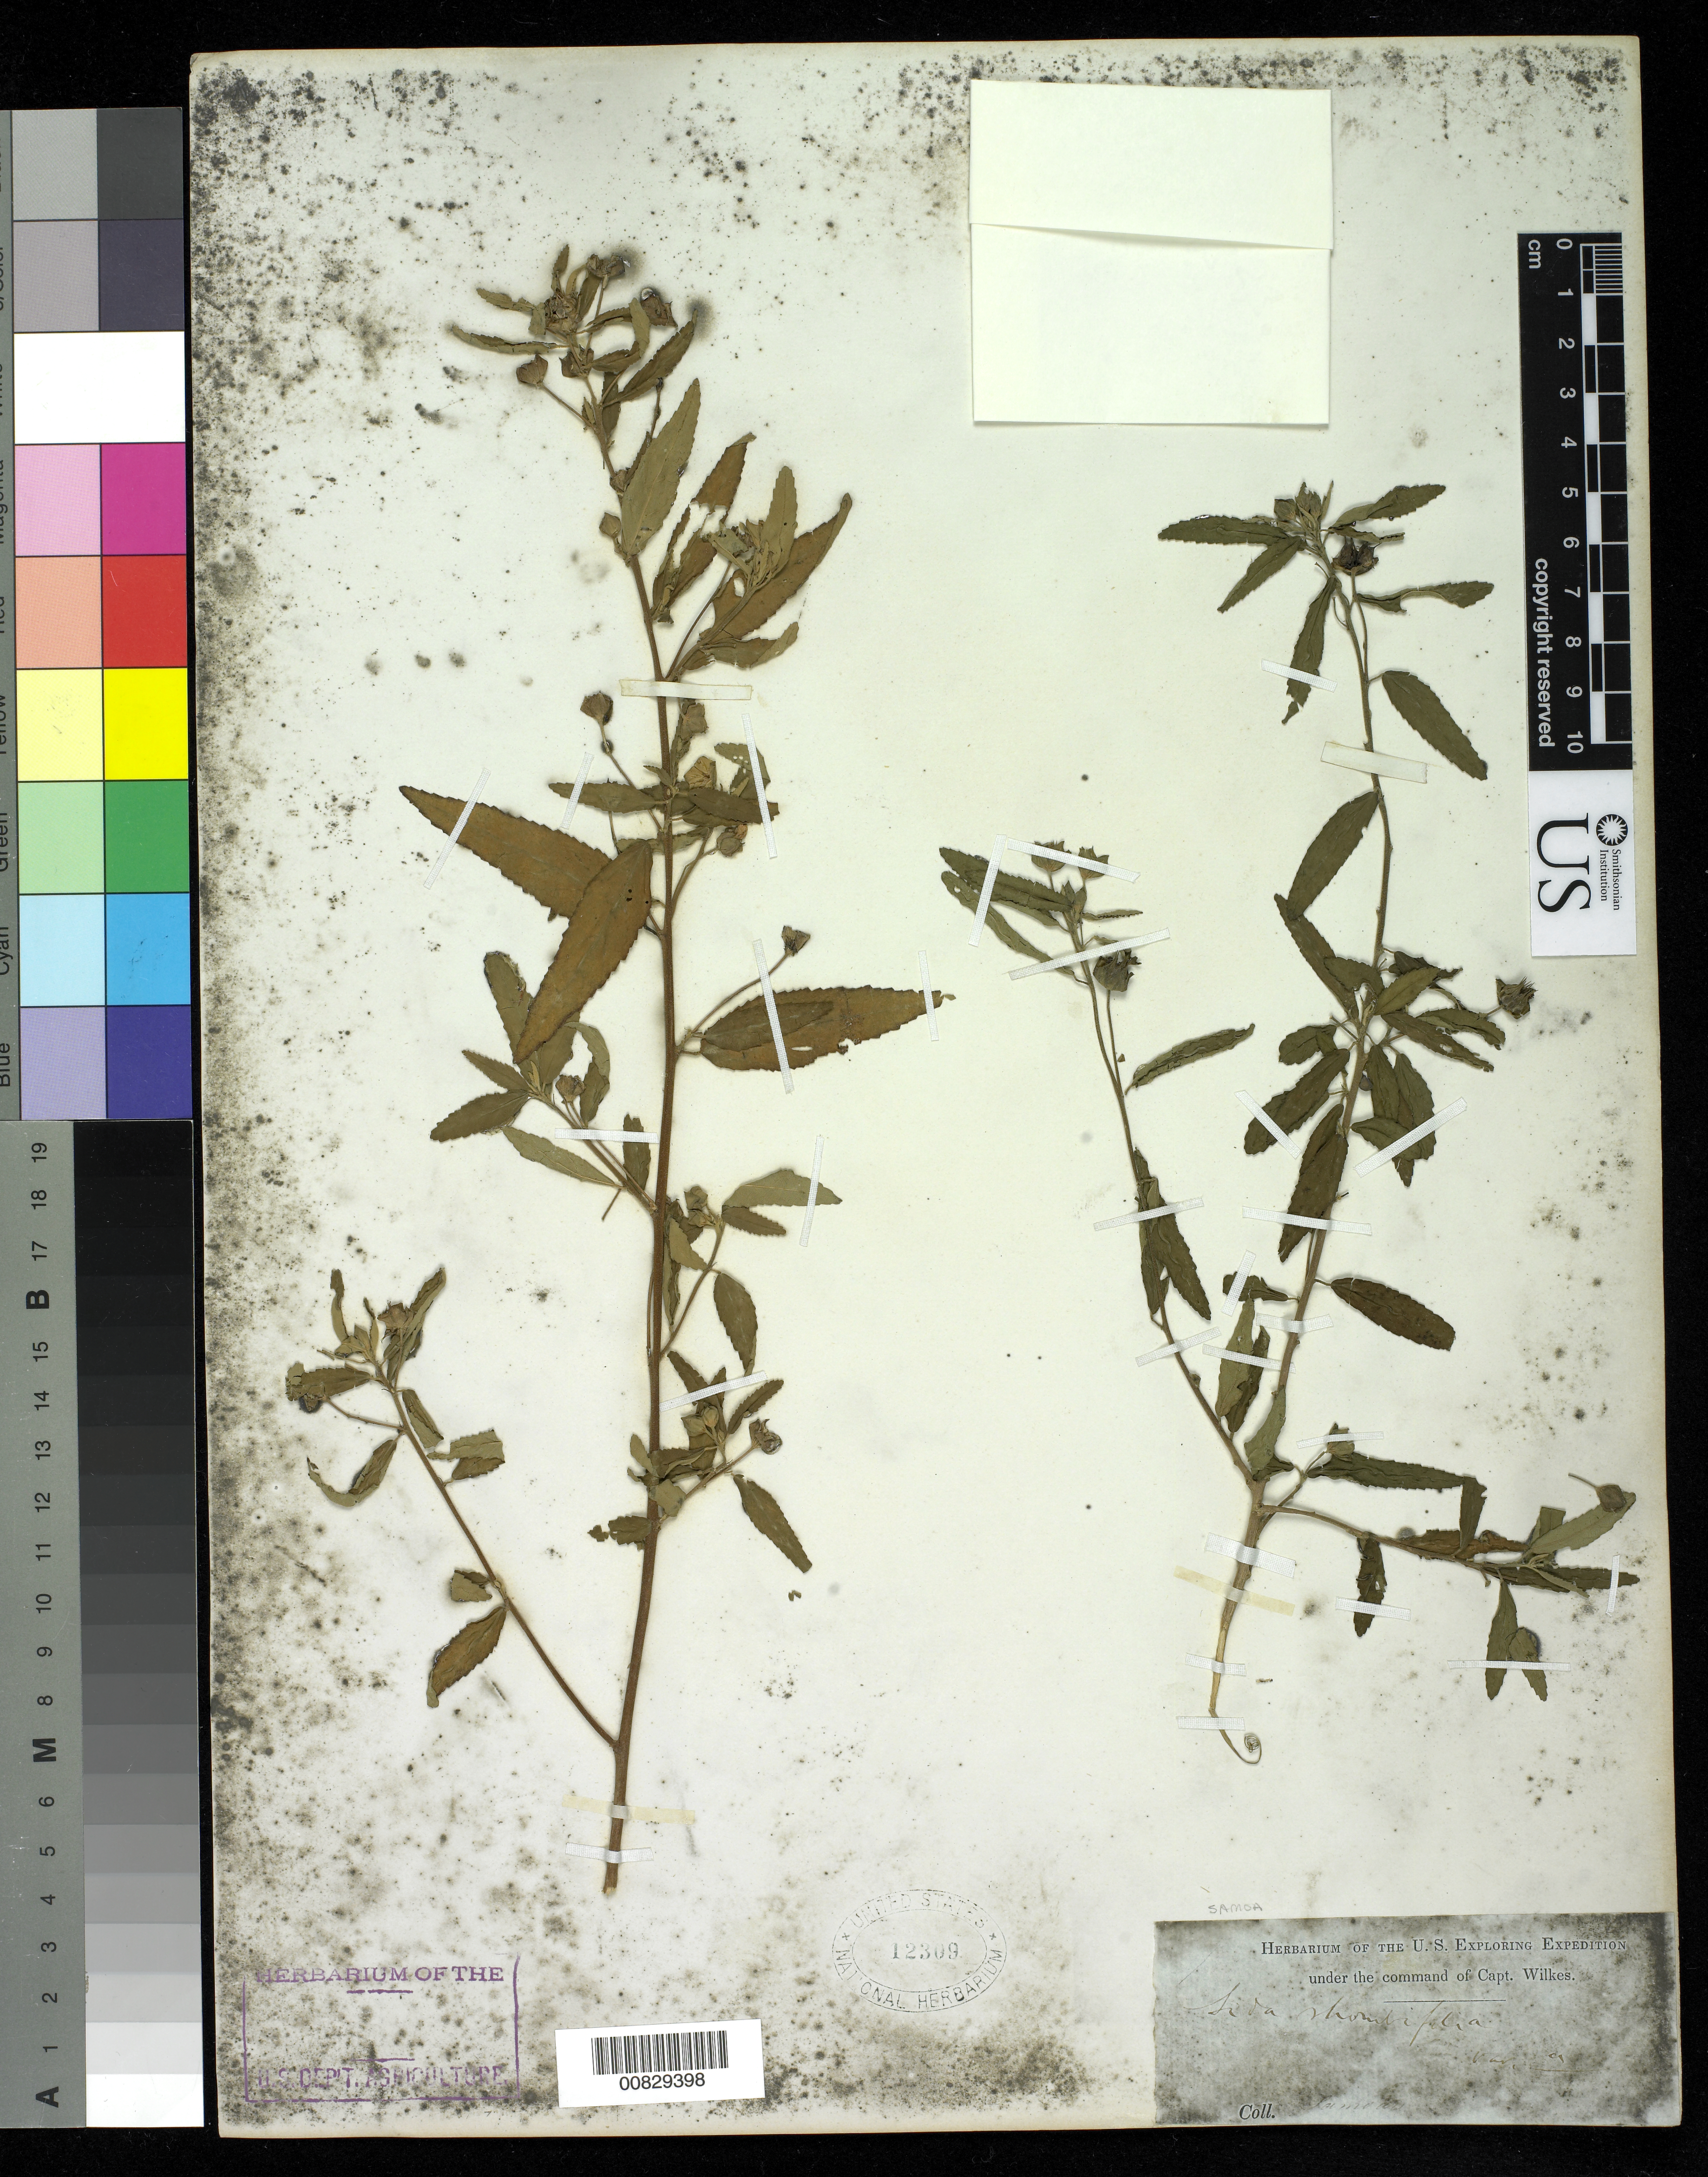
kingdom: Plantae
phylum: Tracheophyta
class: Magnoliopsida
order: Malvales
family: Malvaceae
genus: Sida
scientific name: Sida rhombifolia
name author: L.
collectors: Wilkes Explor. Exped.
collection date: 1838/1842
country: American Samoa / Samoa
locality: Samoan Islands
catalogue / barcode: US 12309